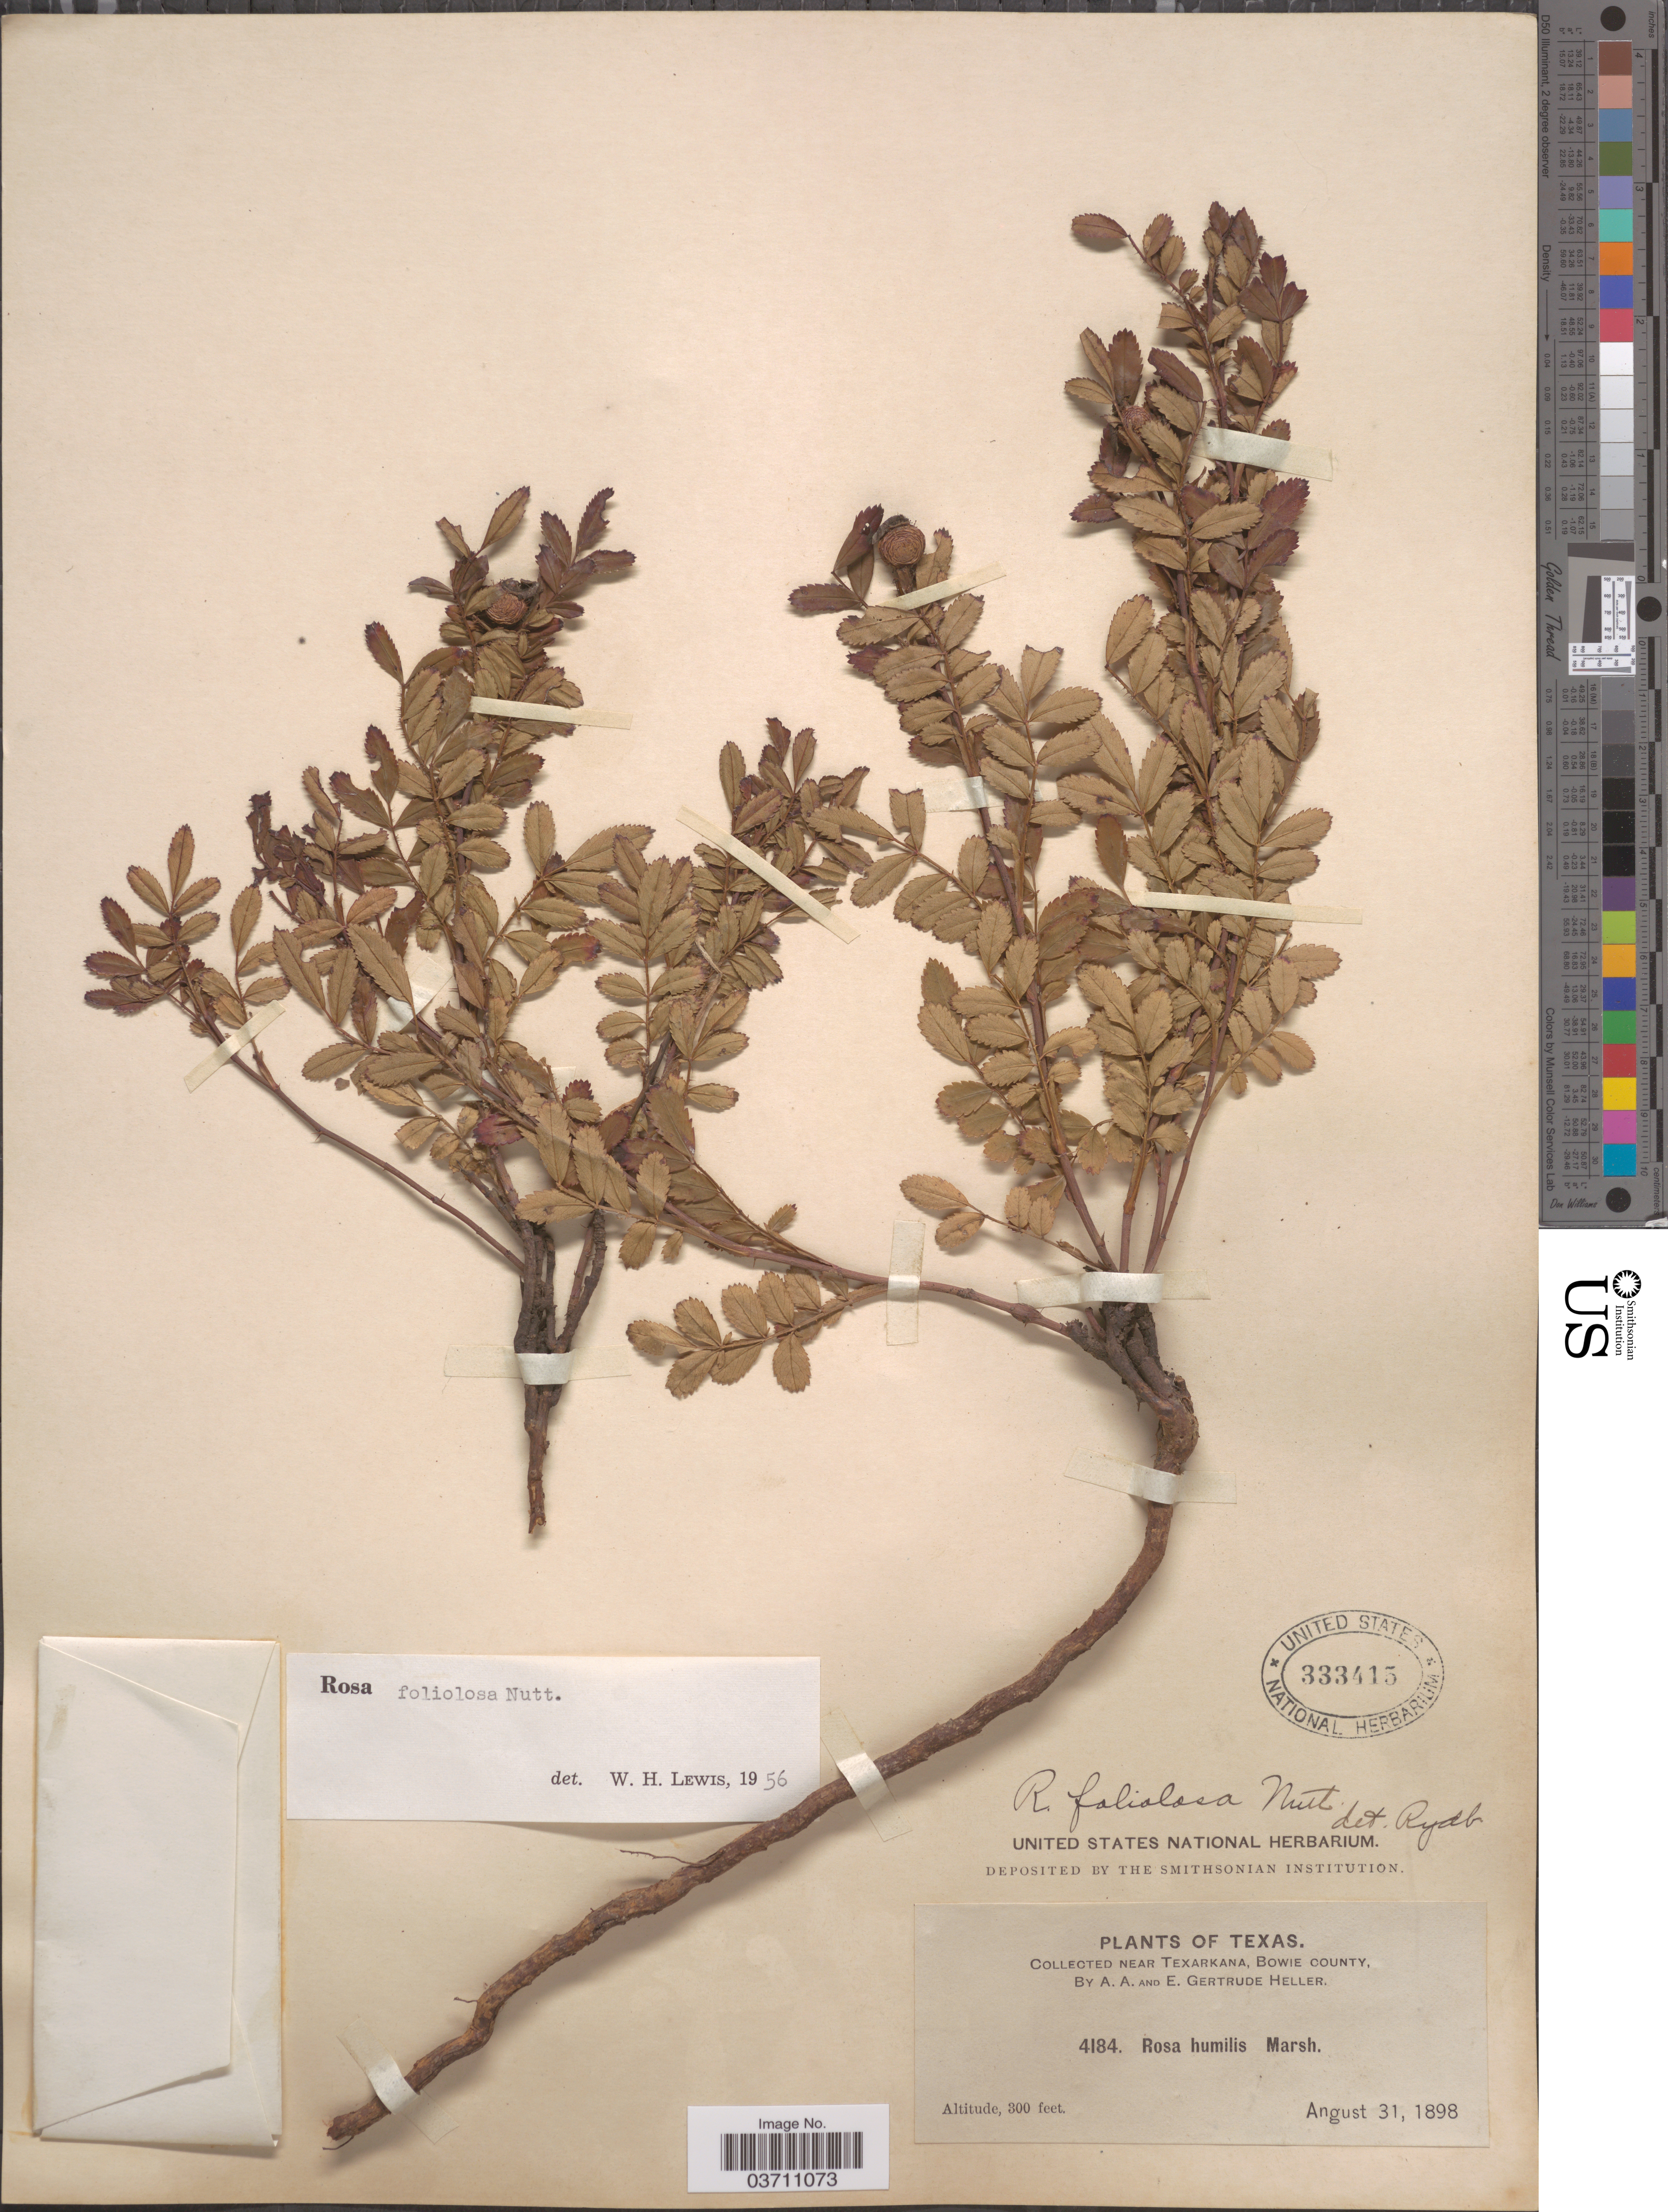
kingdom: Plantae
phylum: Tracheophyta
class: Magnoliopsida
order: Rosales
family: Rosaceae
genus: Rosa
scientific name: Rosa foliolosa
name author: Nutt.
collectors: A. A. Heller & E. G. Heller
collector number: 4184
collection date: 1898-08-31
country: United States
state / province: Texas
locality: Near Texarkana, Bowie County.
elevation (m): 91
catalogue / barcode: US 333415